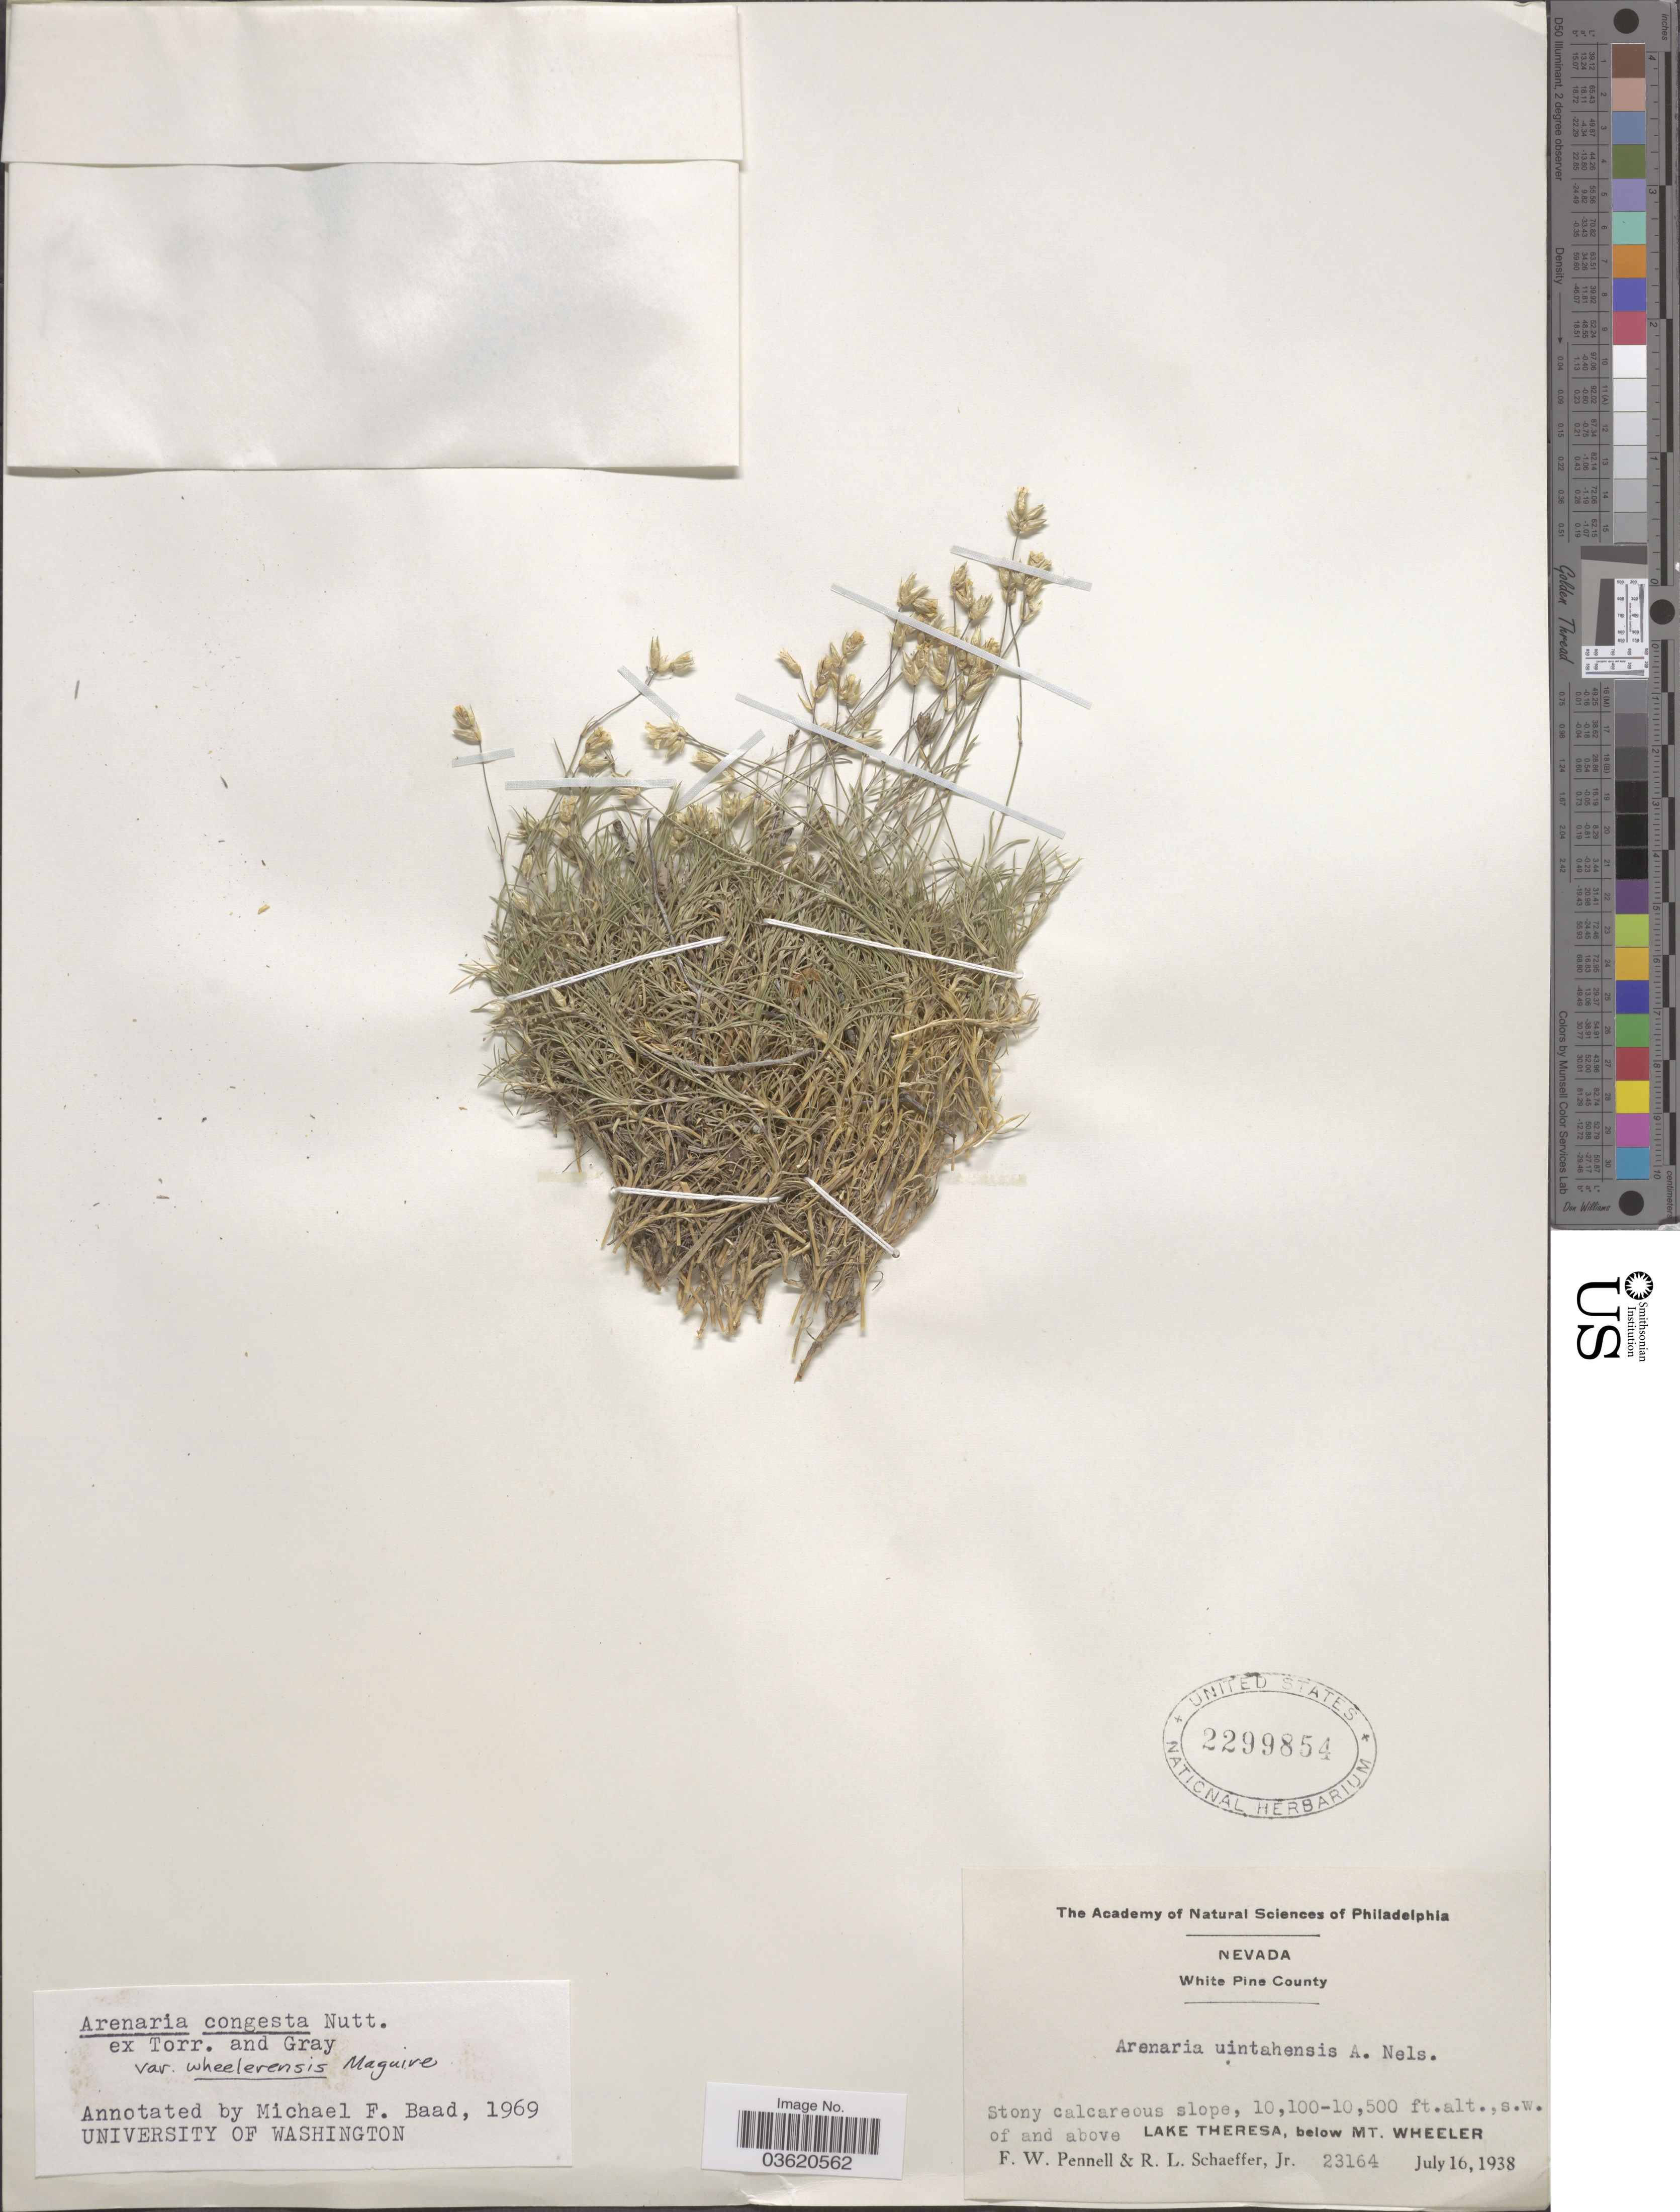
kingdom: Plantae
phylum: Tracheophyta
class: Magnoliopsida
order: Caryophyllales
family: Caryophyllaceae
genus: Eremogone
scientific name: Eremogone congesta var. simulans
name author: (Maguire) R.L. Hartm. & Rabeler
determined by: U.S. National Herbarium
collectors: F. W. Pennell & R. L. Schaeffer Jr.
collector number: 23164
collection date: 1938-07-16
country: United States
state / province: Nevada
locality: White Pine County. S.w. of and above Lake Theresa, below Mt. Wheeler.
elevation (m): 3078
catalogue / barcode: US 2299854